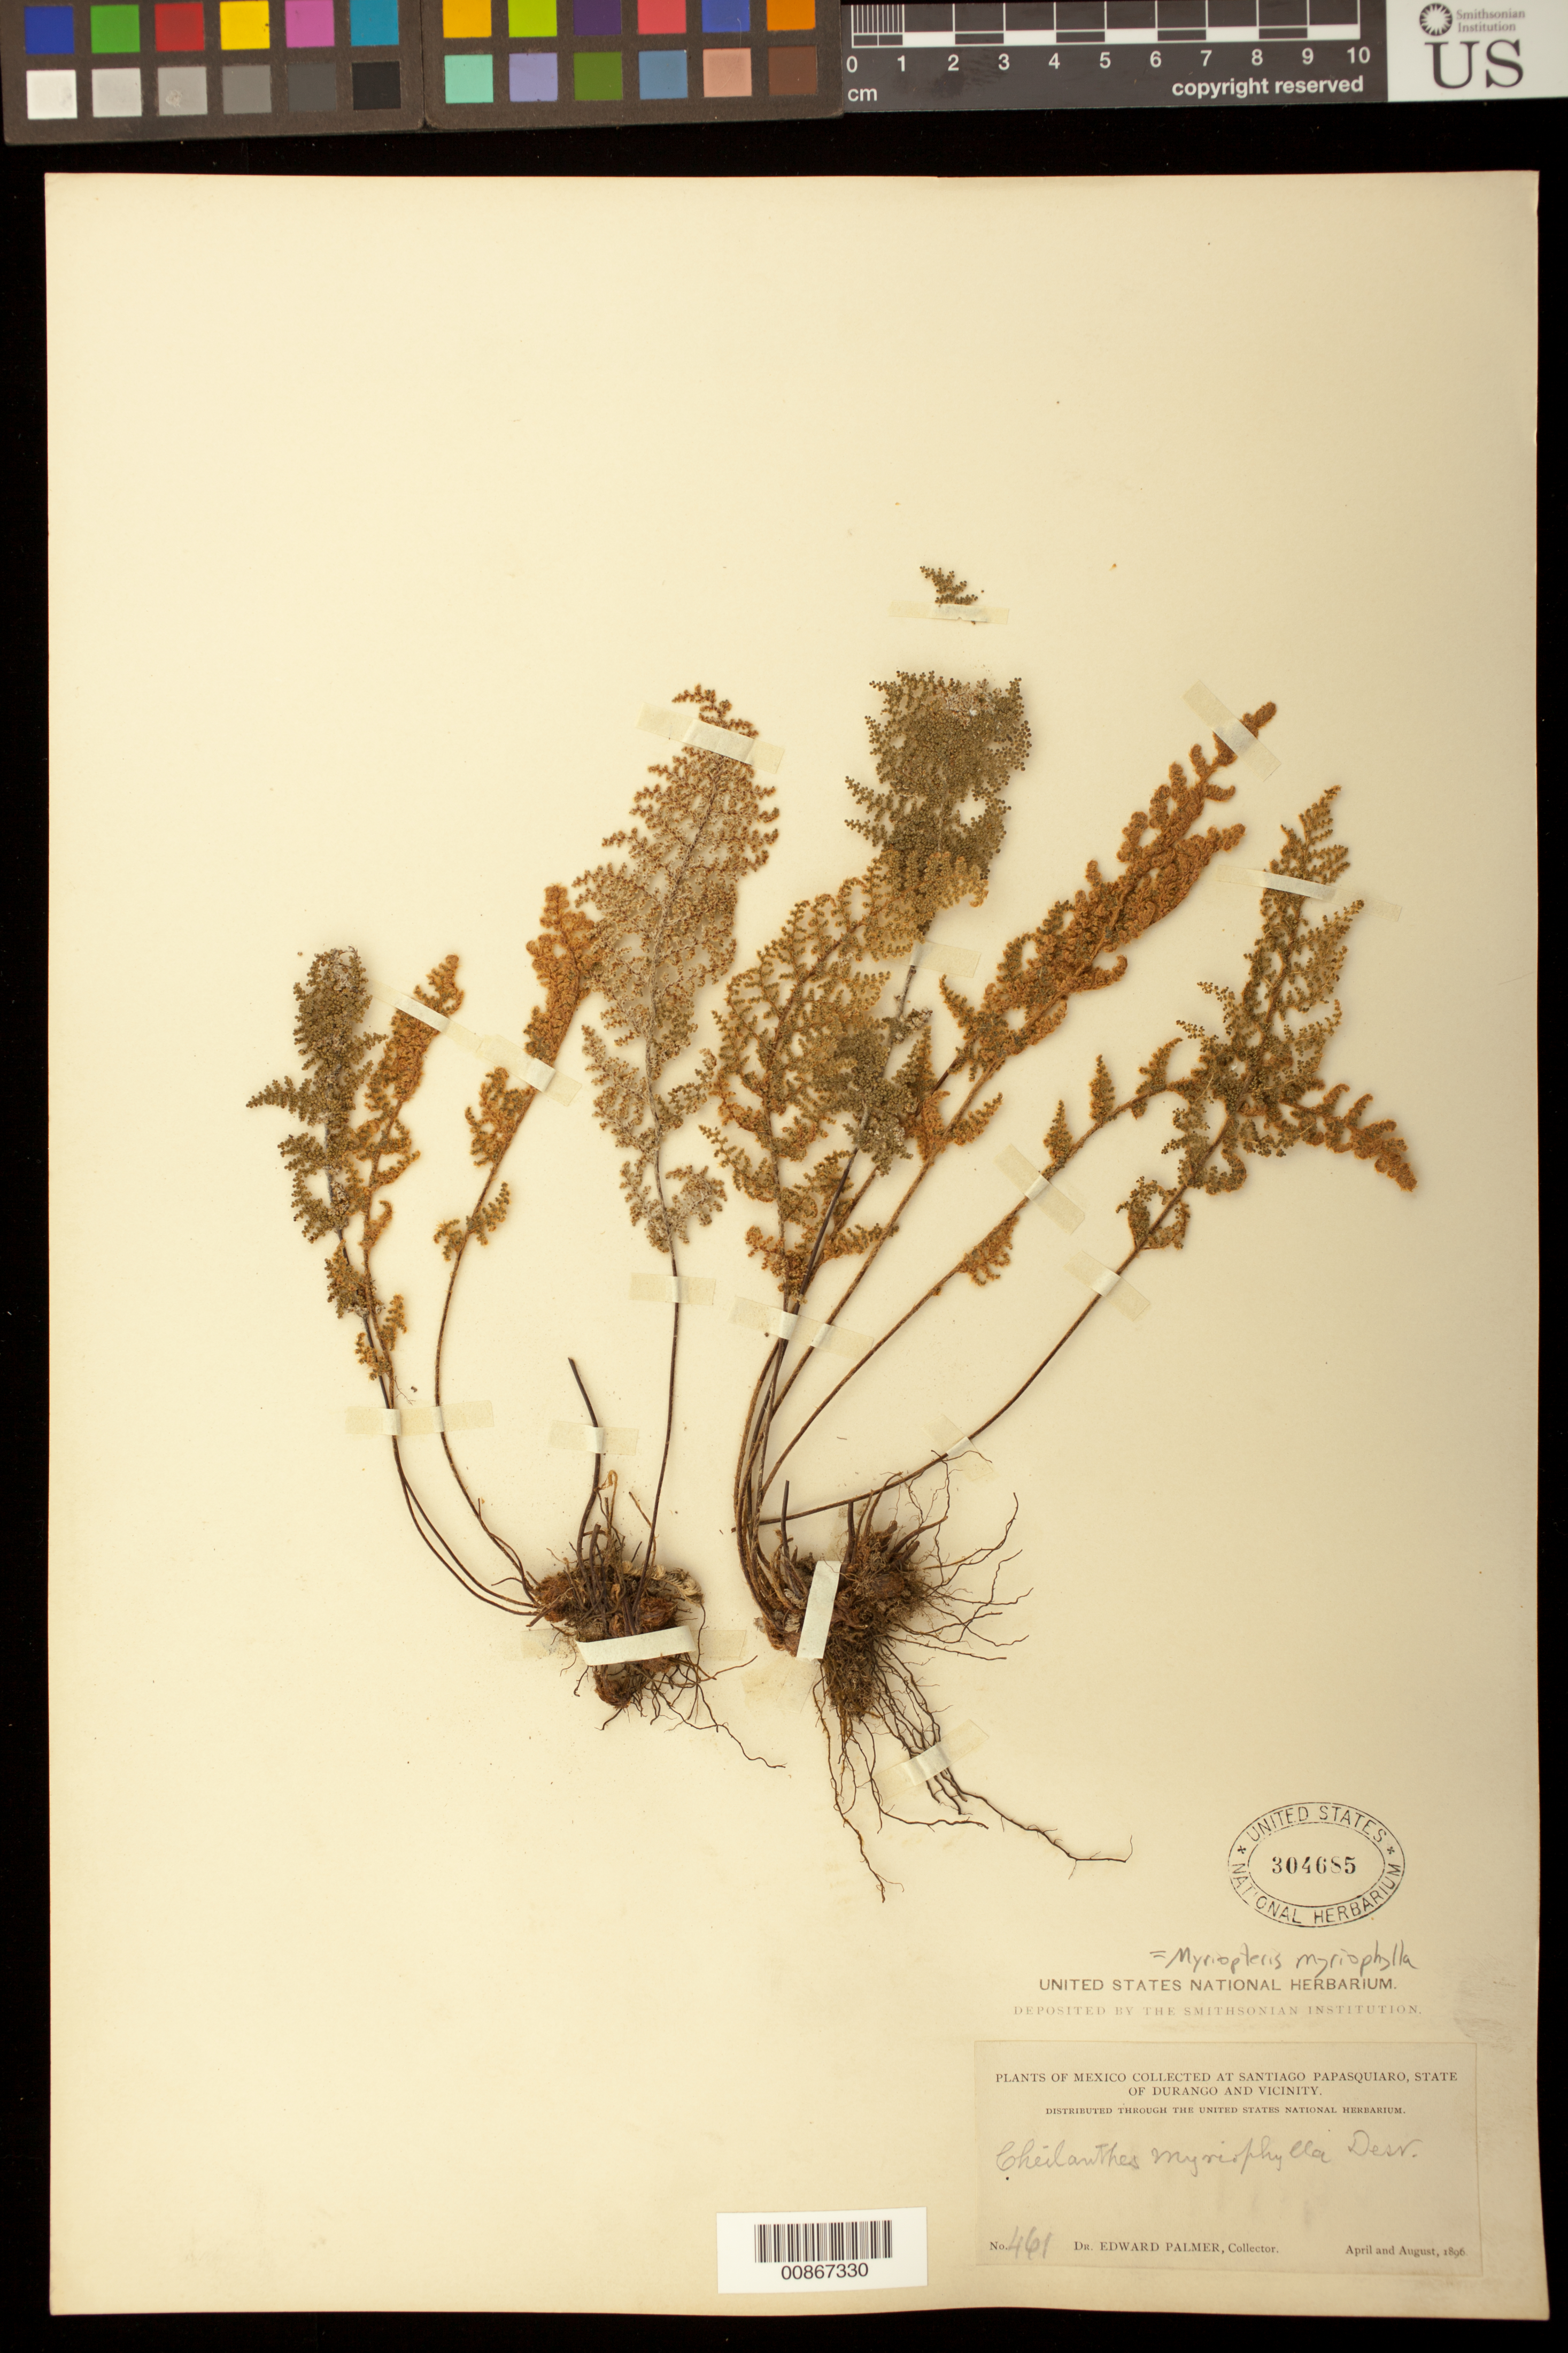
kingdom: Plantae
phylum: Tracheophyta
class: Polypodiopsida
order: Polypodiales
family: Pteridaceae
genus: Myriopteris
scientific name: Myriopteris microphylla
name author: (Sw.) Grusz & Windham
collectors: E. Palmer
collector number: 461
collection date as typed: Apr 1896 to -- Aug 1896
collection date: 1896-04/1896-08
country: Mexico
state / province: Durango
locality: Santiago Papasquiaro, Durango and vicinity.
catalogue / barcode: US 304685